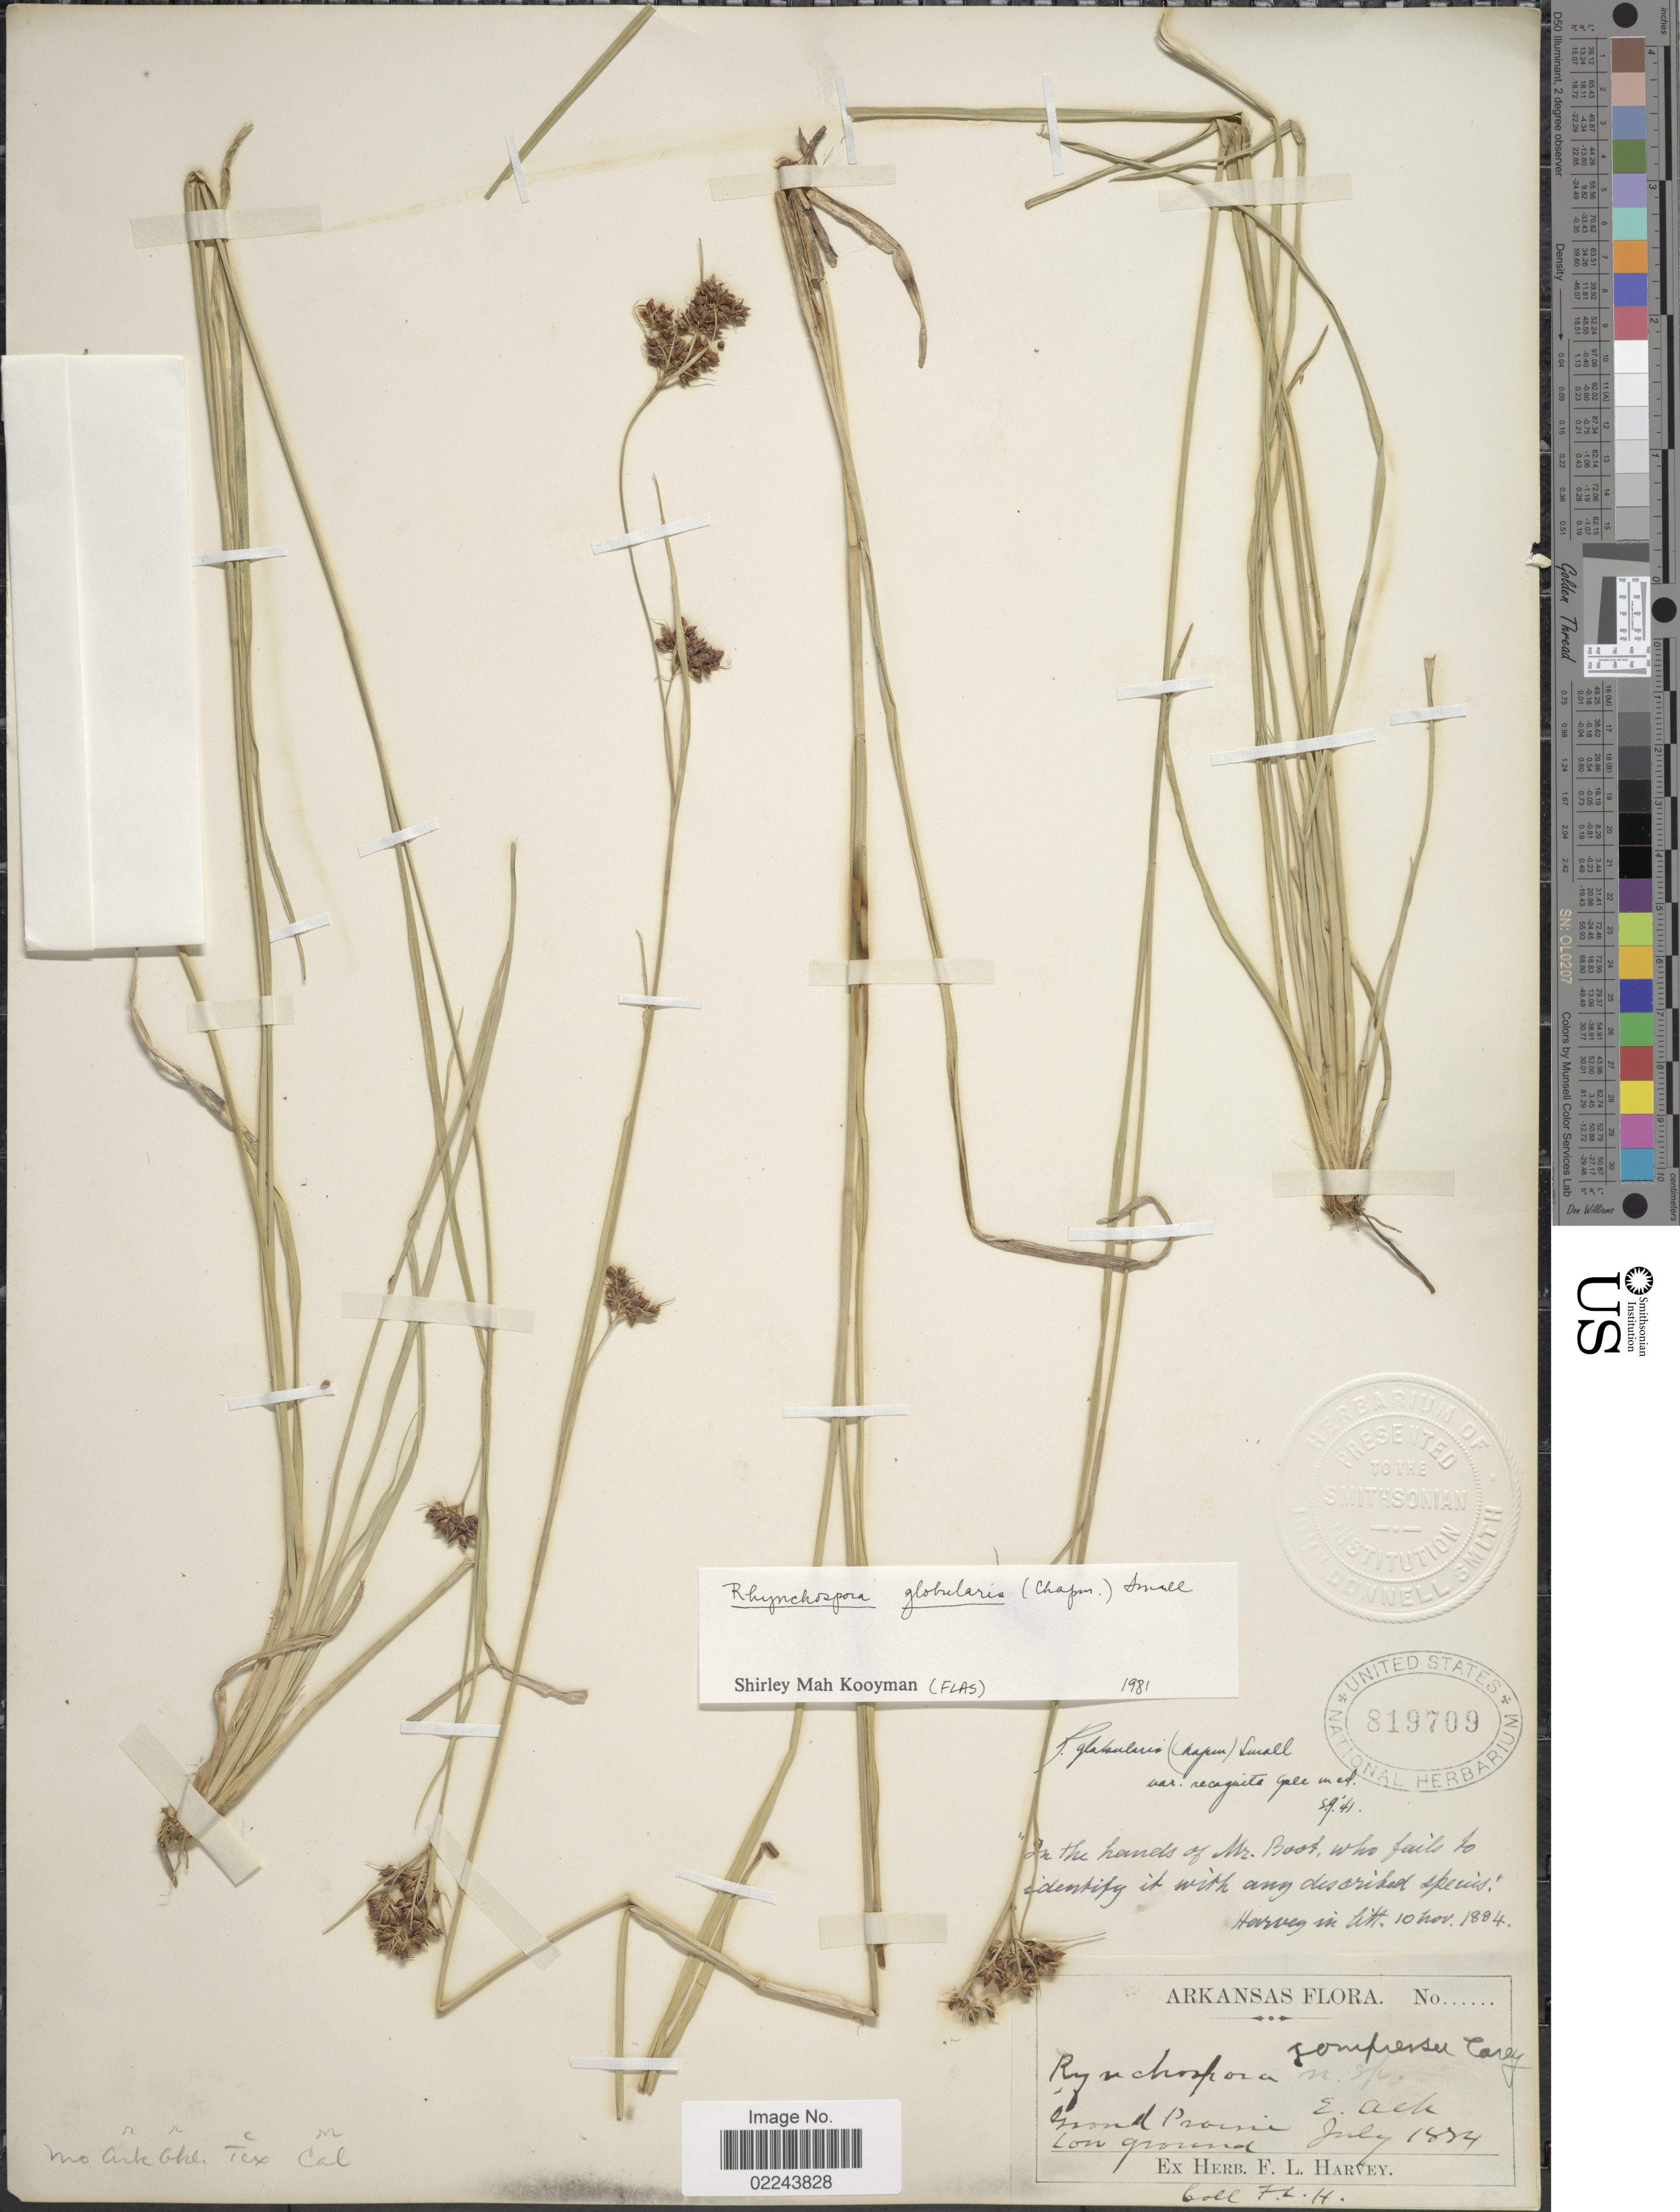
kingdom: Plantae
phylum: Tracheophyta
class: Liliopsida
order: Poales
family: Cyperaceae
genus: Rhynchospora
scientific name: Rhynchospora globularis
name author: (Chapm.) Small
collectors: F. L. Harvey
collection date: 1884-07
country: United States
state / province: Arkansas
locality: E. Ark.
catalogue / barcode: US 819709